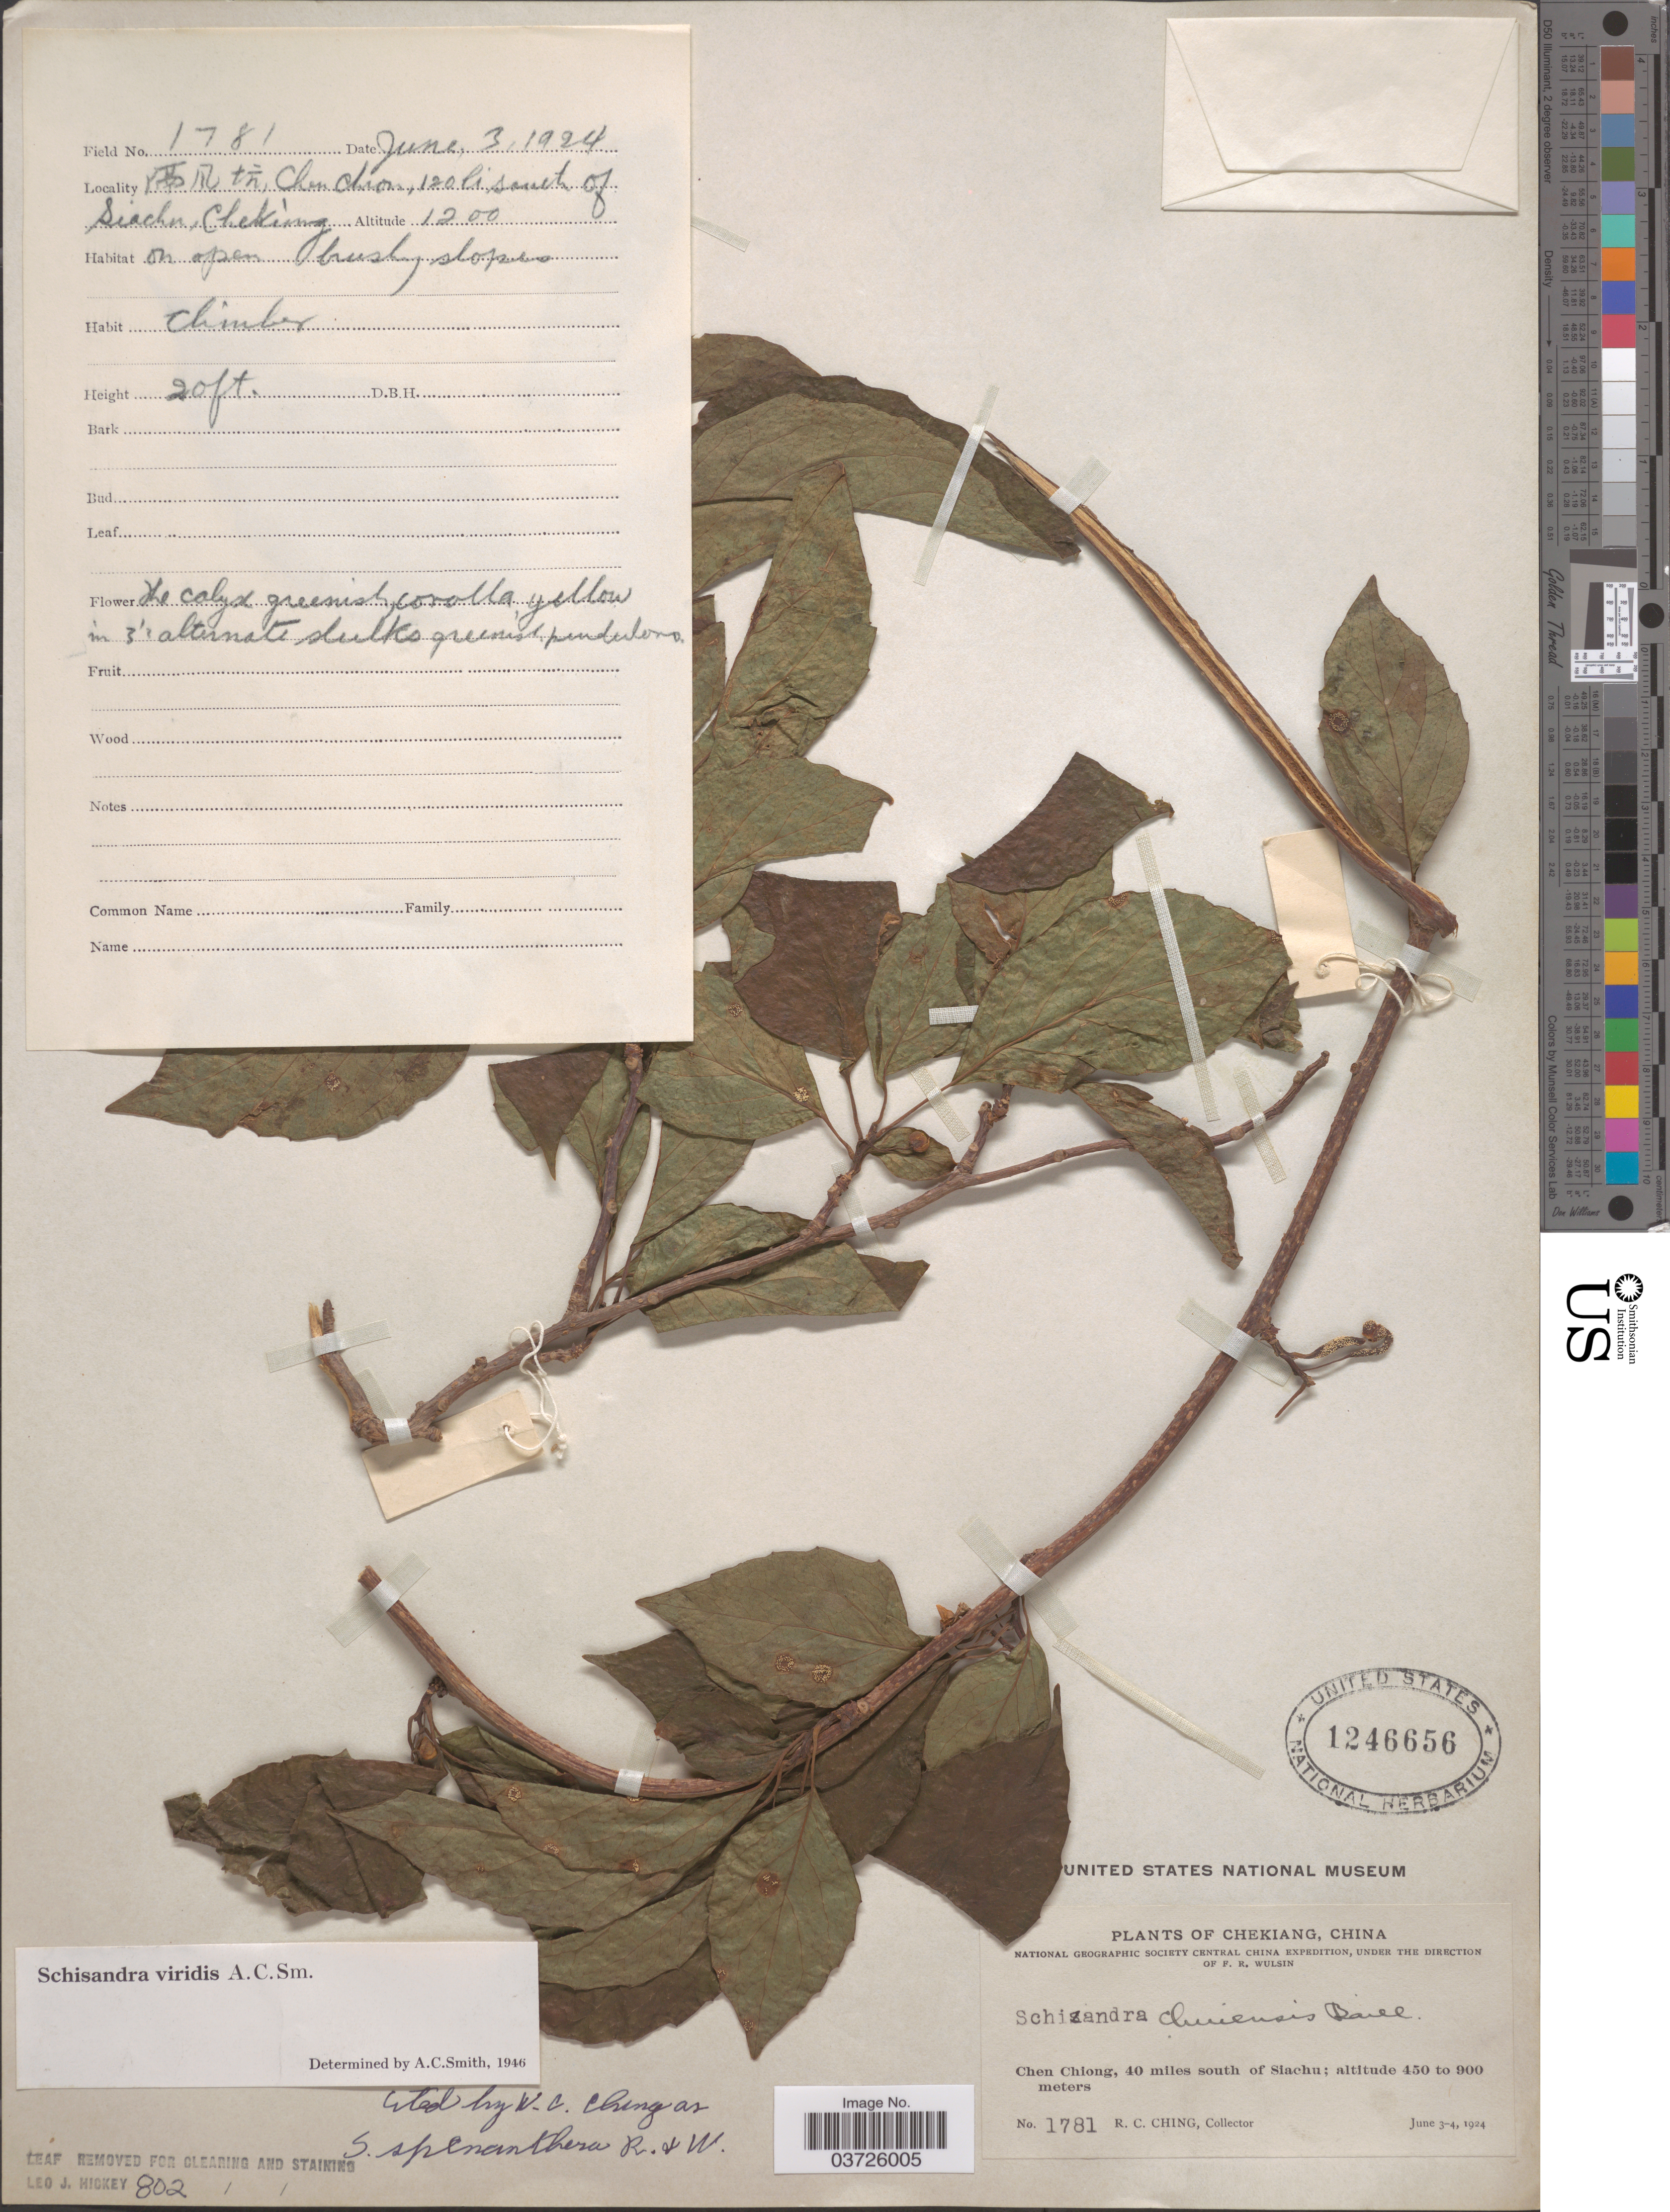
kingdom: Plantae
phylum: Tracheophyta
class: Magnoliopsida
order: Austrobaileyales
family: Schisandraceae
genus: Schisandra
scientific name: Schisandra viridis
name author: A.C. Sm.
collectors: R. C. Ching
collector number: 1781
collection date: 1924-06-03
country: China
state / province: Zhejiang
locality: Chekiang. Chen Chiong, 40 miles south of Siachu. X, Chen Chion, 120 li south of Siachu.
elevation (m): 450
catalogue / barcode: US 1246656